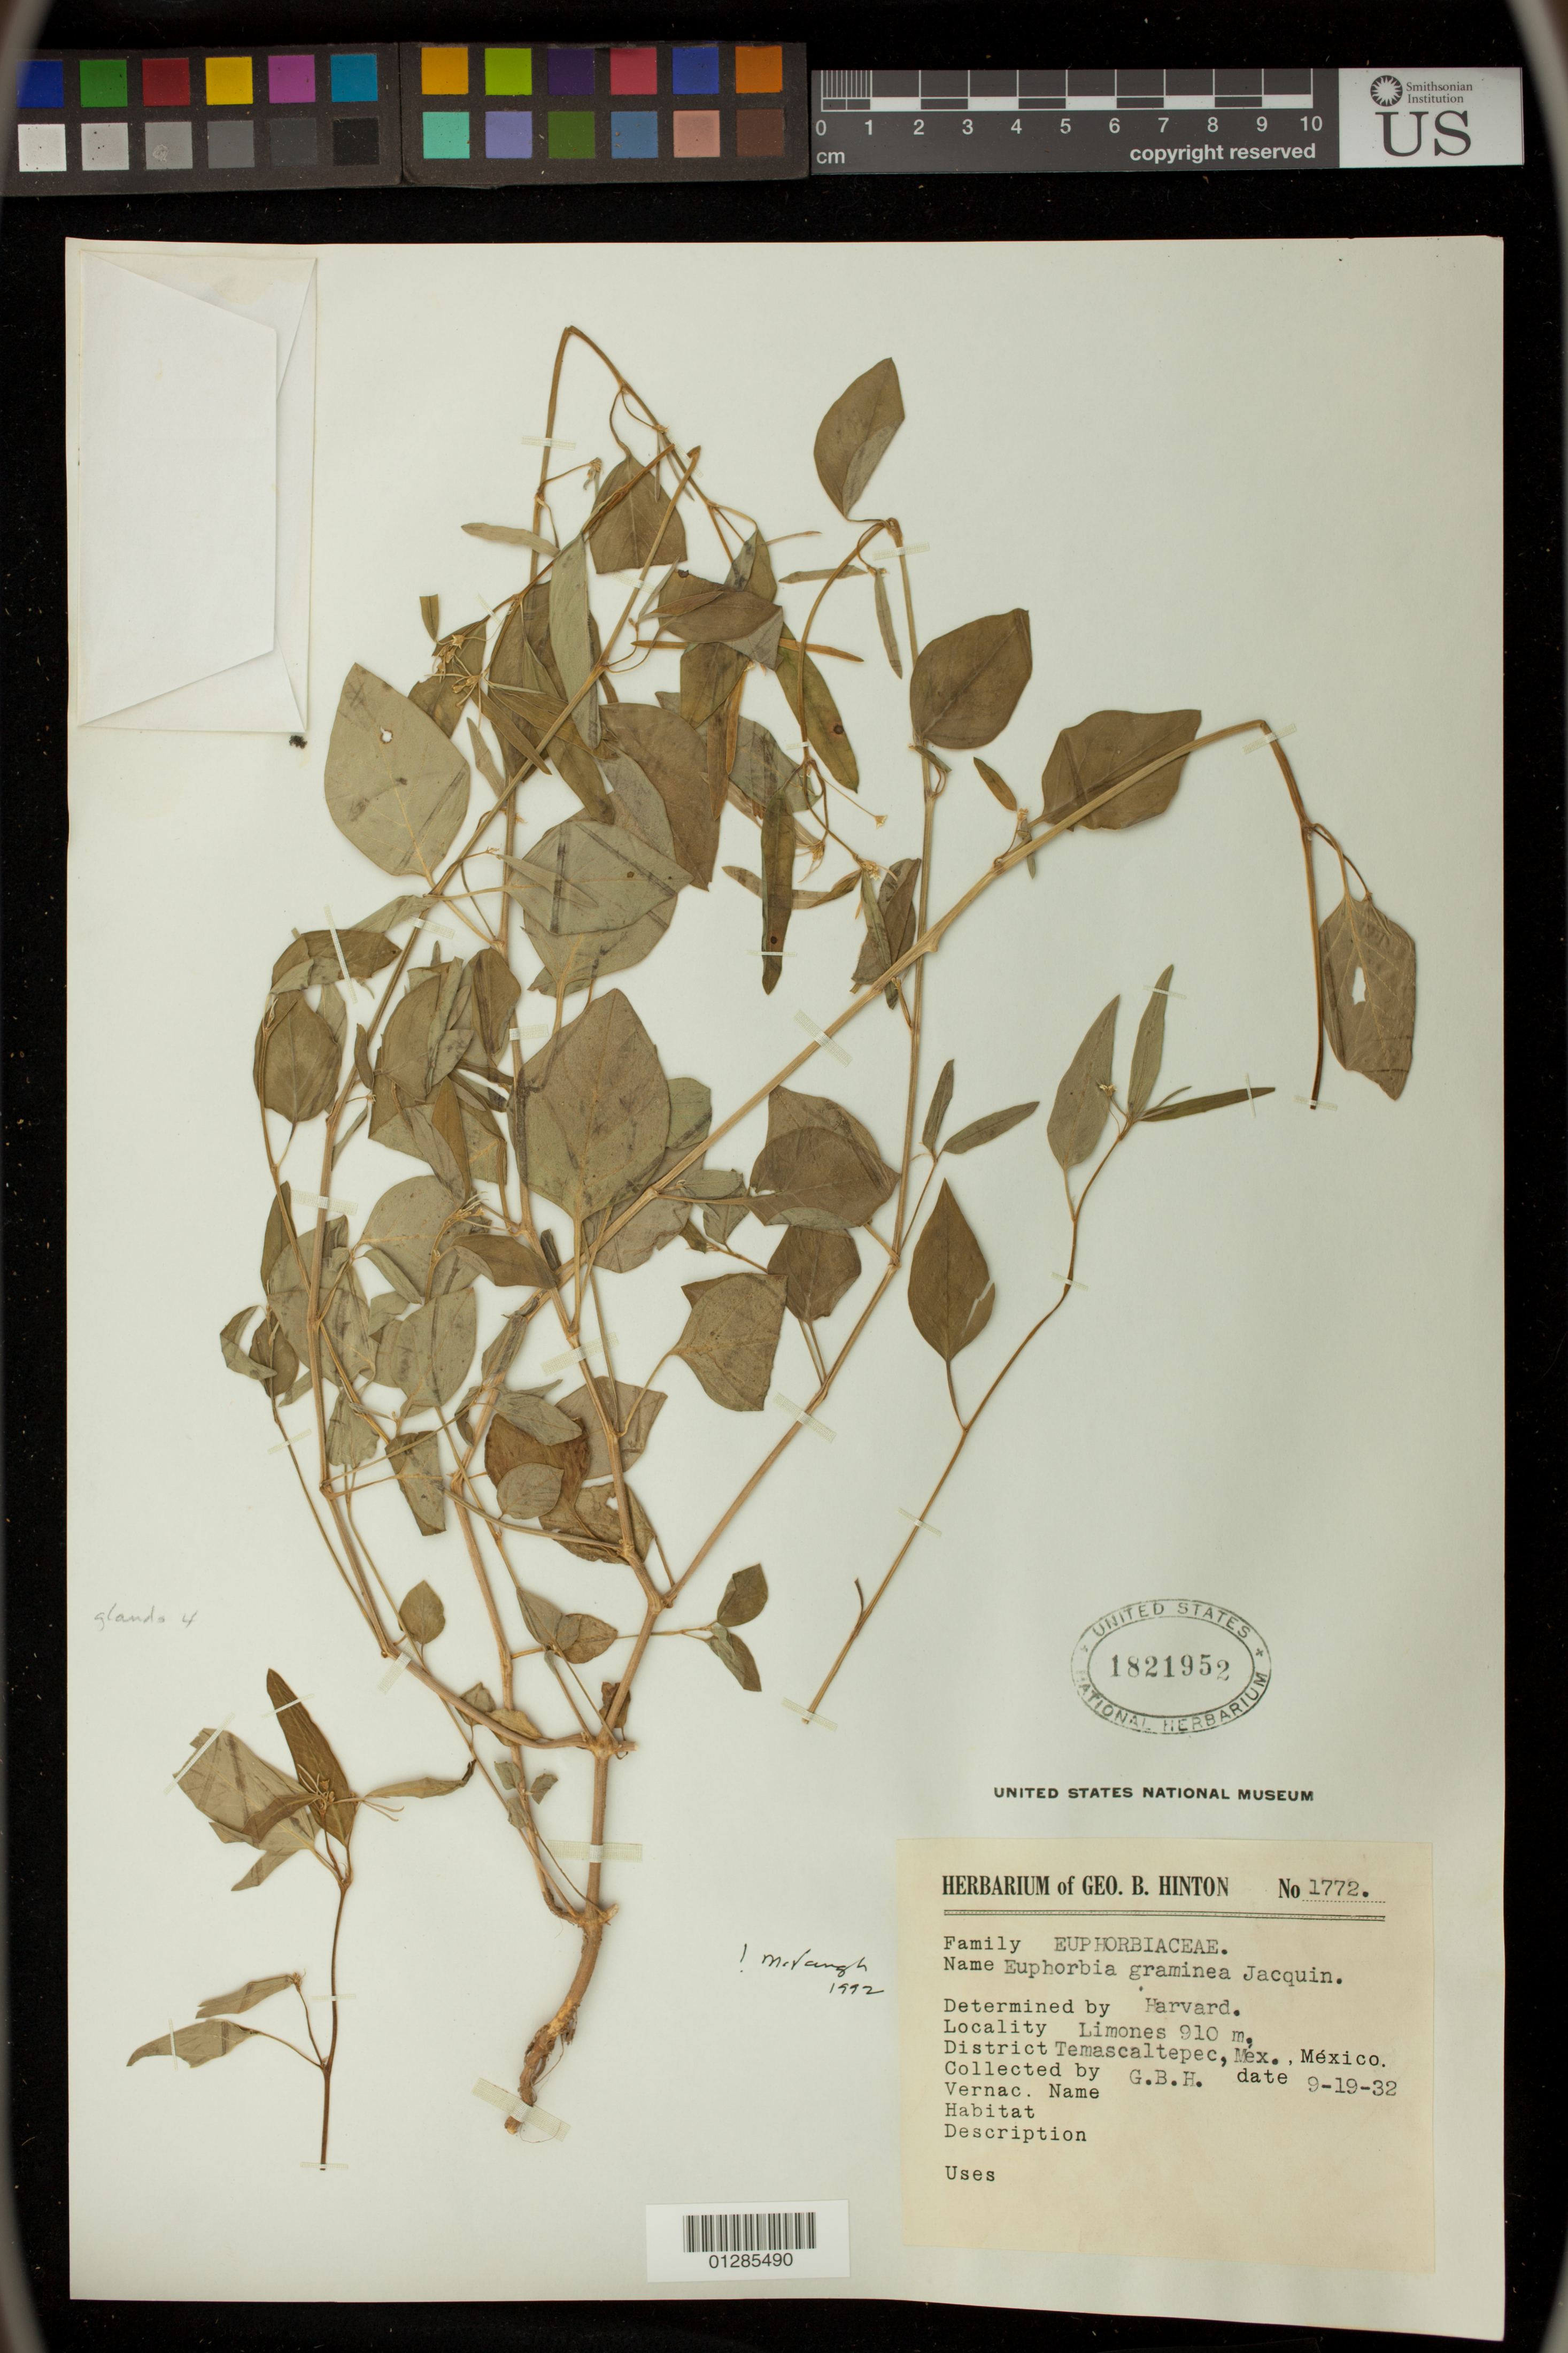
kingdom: Plantae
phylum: Tracheophyta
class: Magnoliopsida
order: Malpighiales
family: Euphorbiaceae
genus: Euphorbia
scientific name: Euphorbia graminea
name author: Jacq.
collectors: G. B. Hinton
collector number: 1772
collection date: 1932-09-19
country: Mexico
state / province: México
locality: Limones, District Temascaltepec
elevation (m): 910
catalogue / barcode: US 1821952